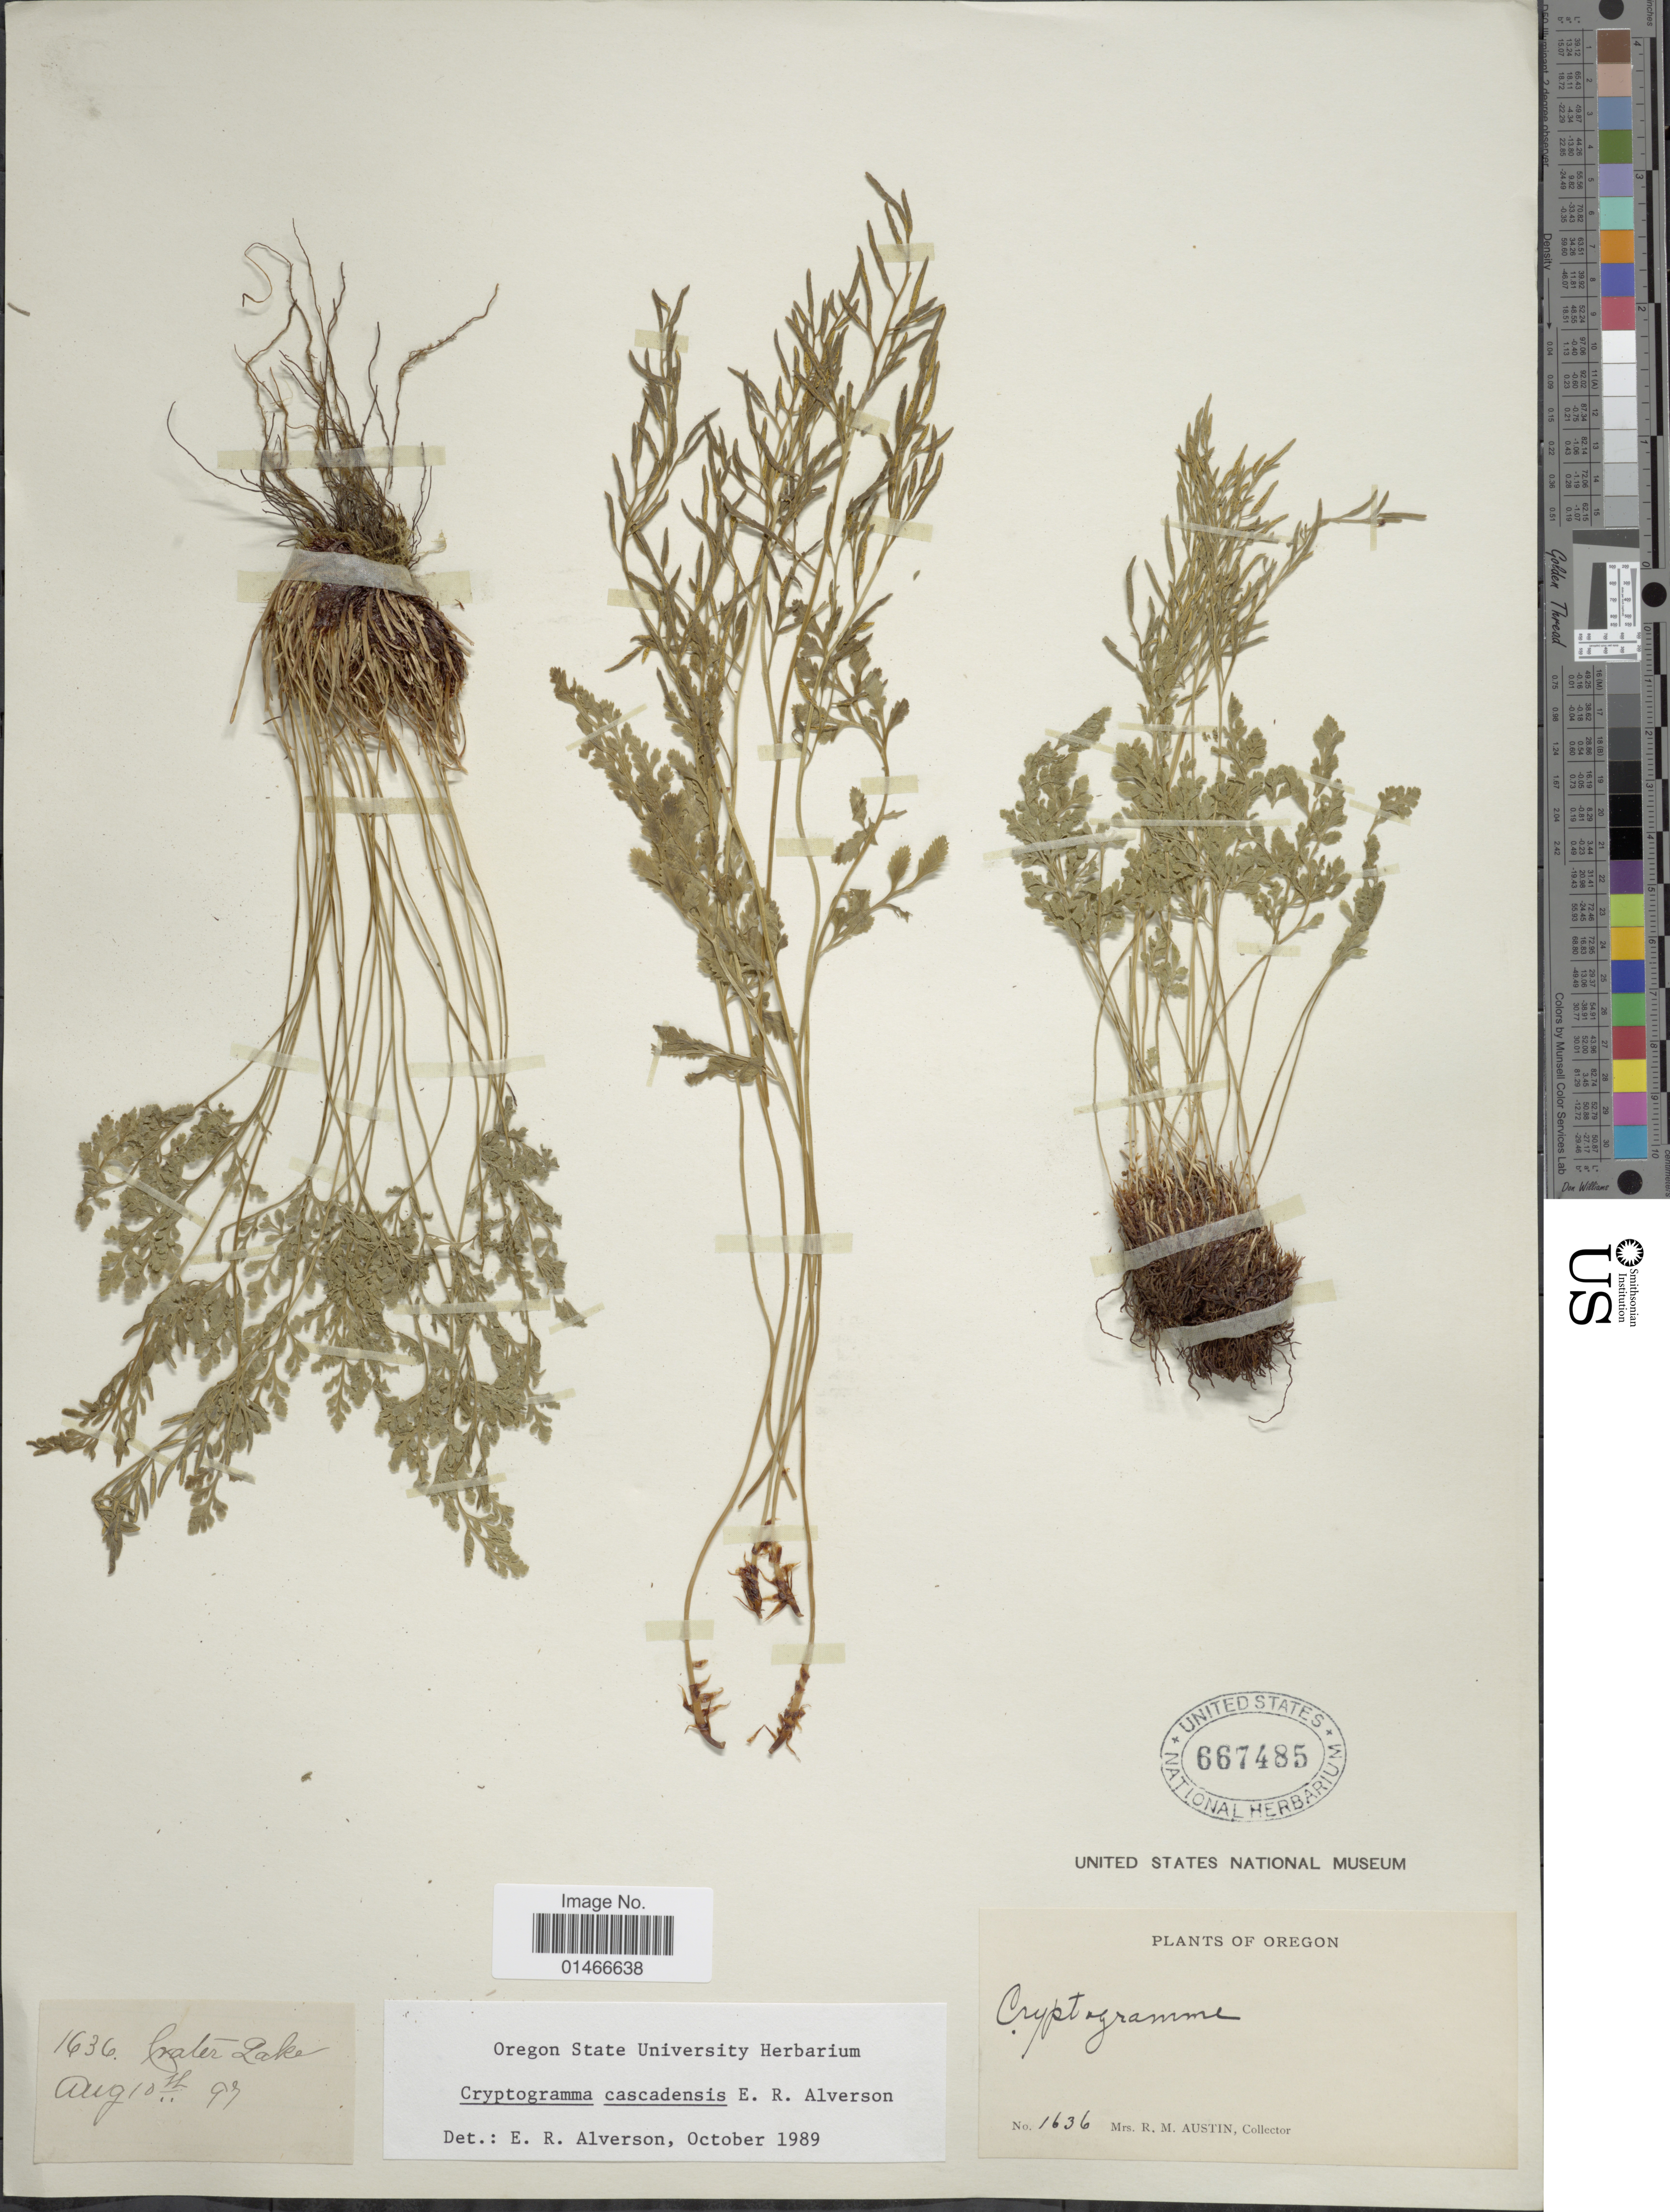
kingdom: Plantae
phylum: Tracheophyta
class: Polypodiopsida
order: Polypodiales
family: Pteridaceae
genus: Cryptogramma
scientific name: Cryptogramma cascadensis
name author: Alverson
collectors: R. Austin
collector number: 1636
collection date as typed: Transcribed d/m/y: 10/8/97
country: United States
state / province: Oregon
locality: Crater Lake.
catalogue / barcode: US 667485